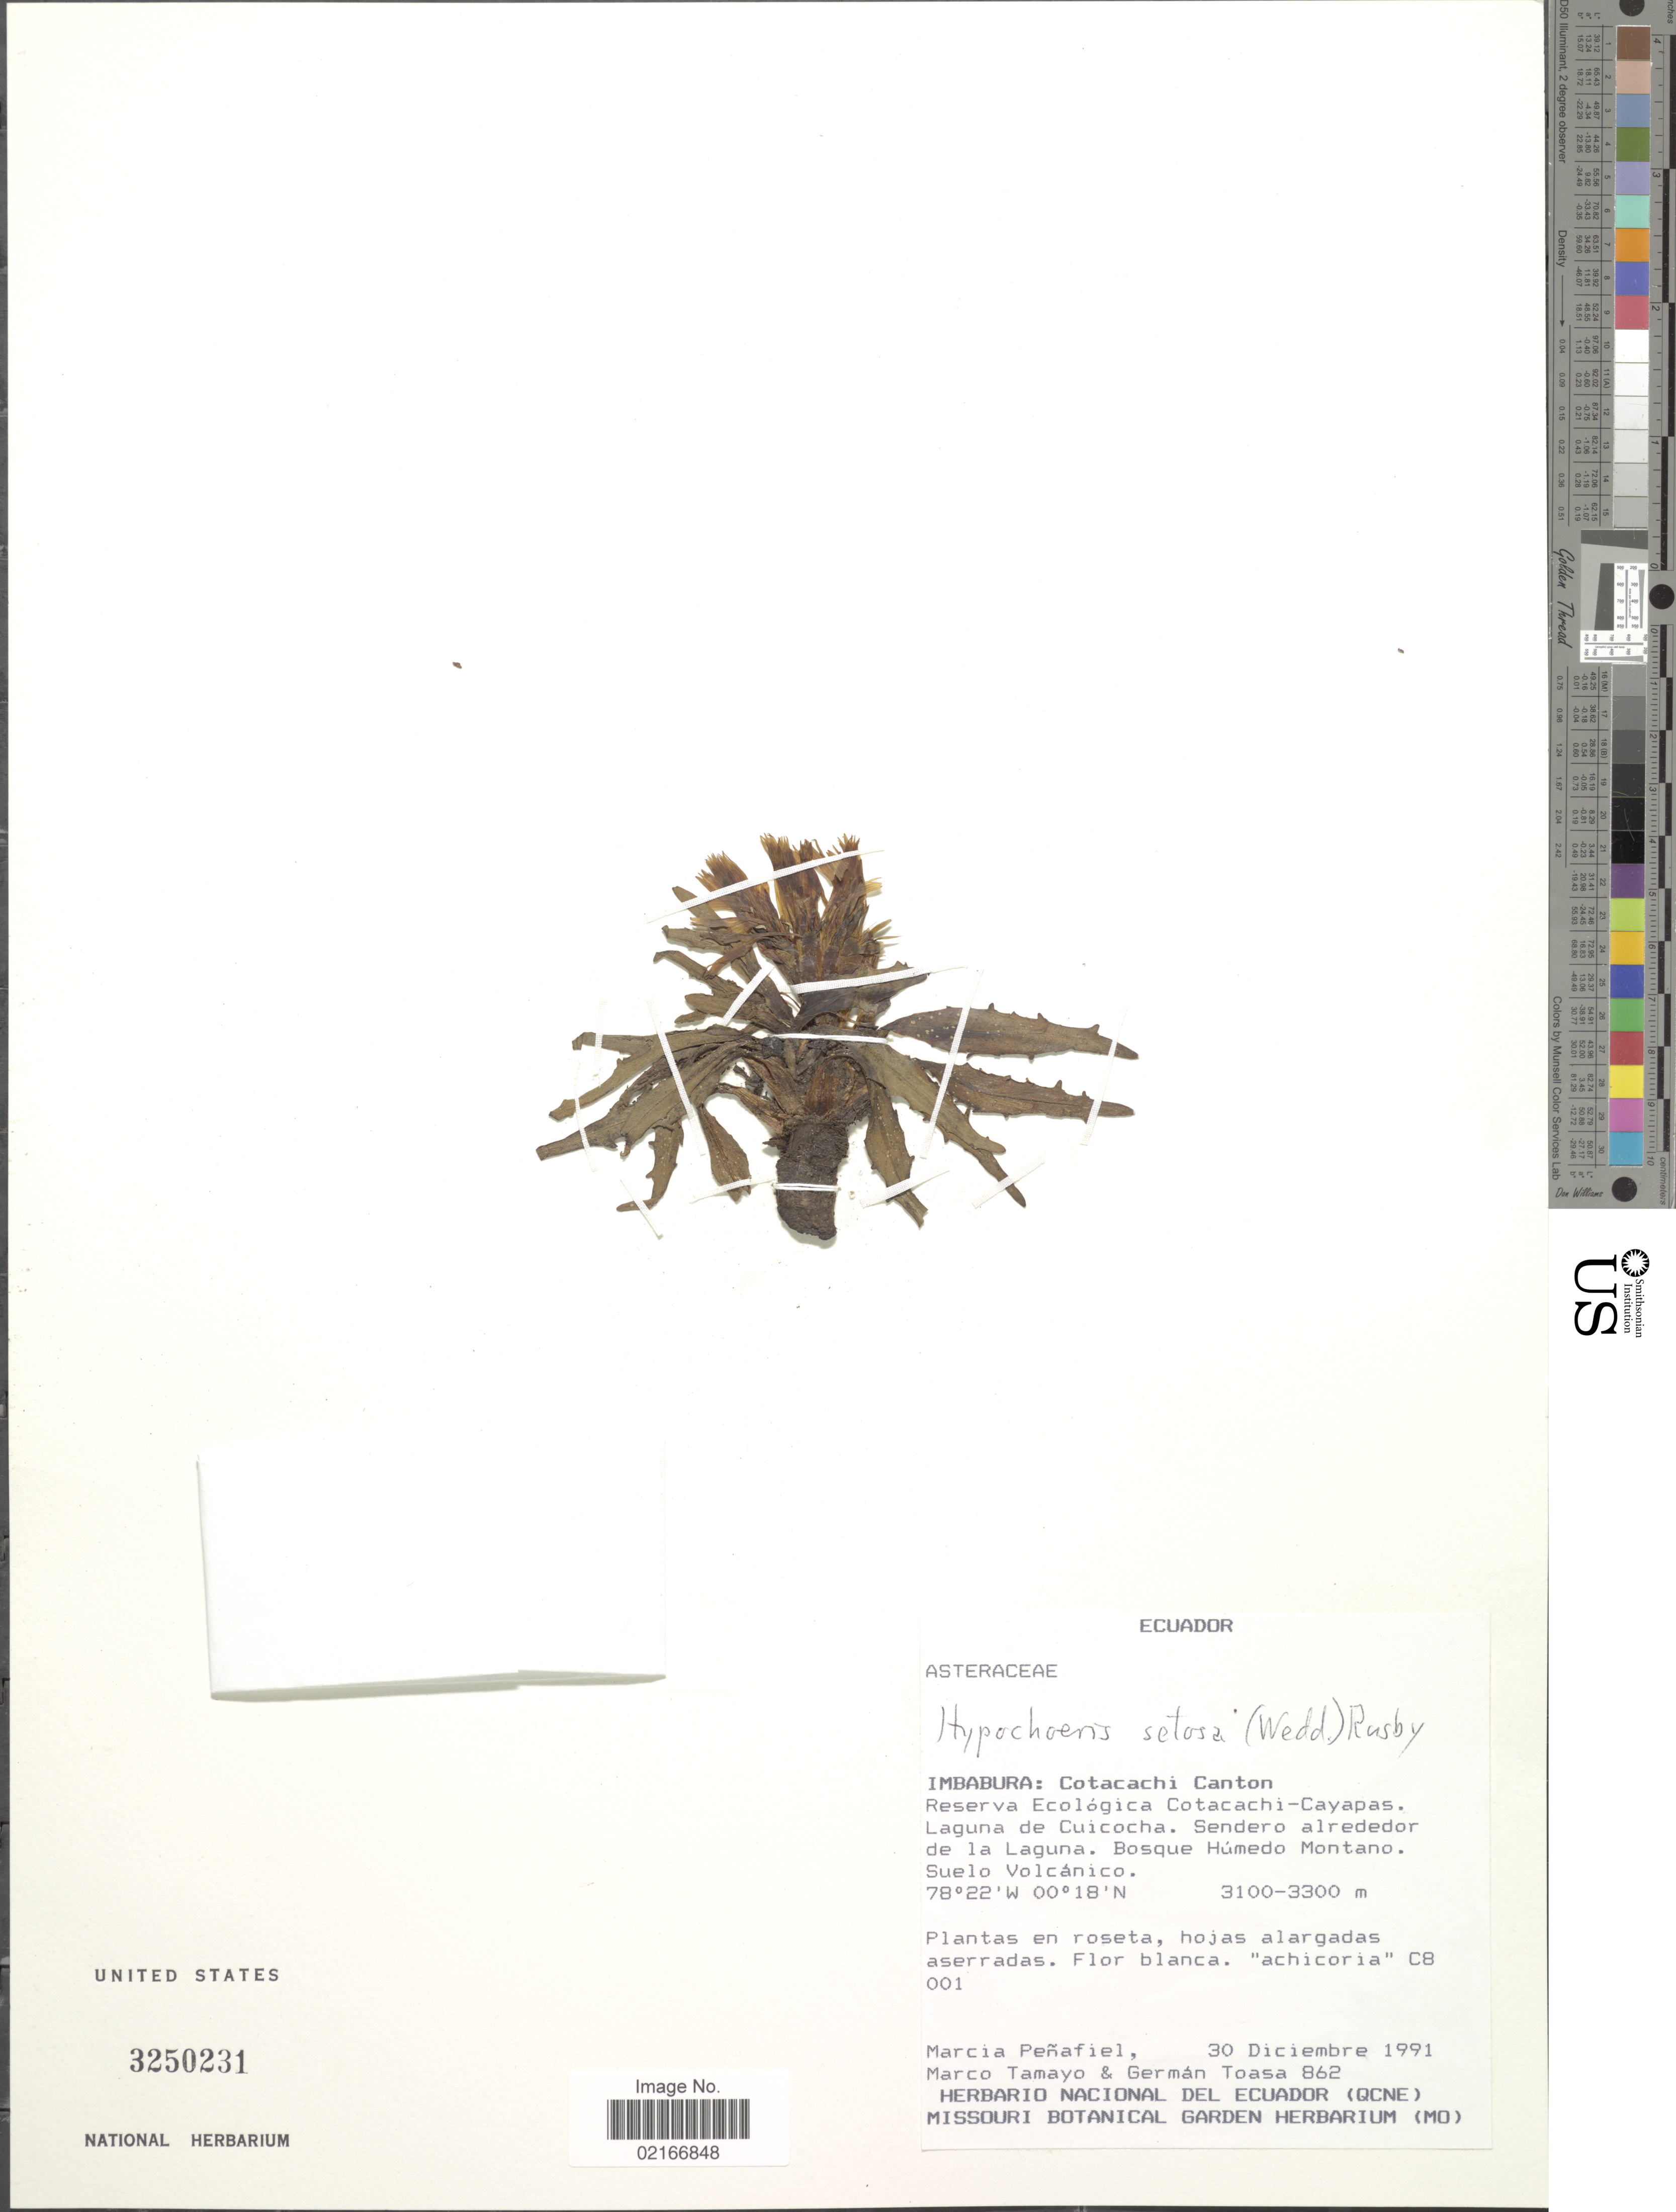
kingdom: Plantae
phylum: Tracheophyta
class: Magnoliopsida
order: Asterales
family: Asteraceae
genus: Hypochaeris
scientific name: Hypochaeris setosa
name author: Formánek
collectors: M. Penafiel, M. Tamayo & G. Toasa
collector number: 862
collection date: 1991-12-30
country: Ecuador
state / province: Imbabura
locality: Cotacachi Canton. Reserva Ecológica Cotacachi-Cayapas. Laguna de Cuicocha. Sendero alrededor de la laguna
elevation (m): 3100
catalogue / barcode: US 3250231